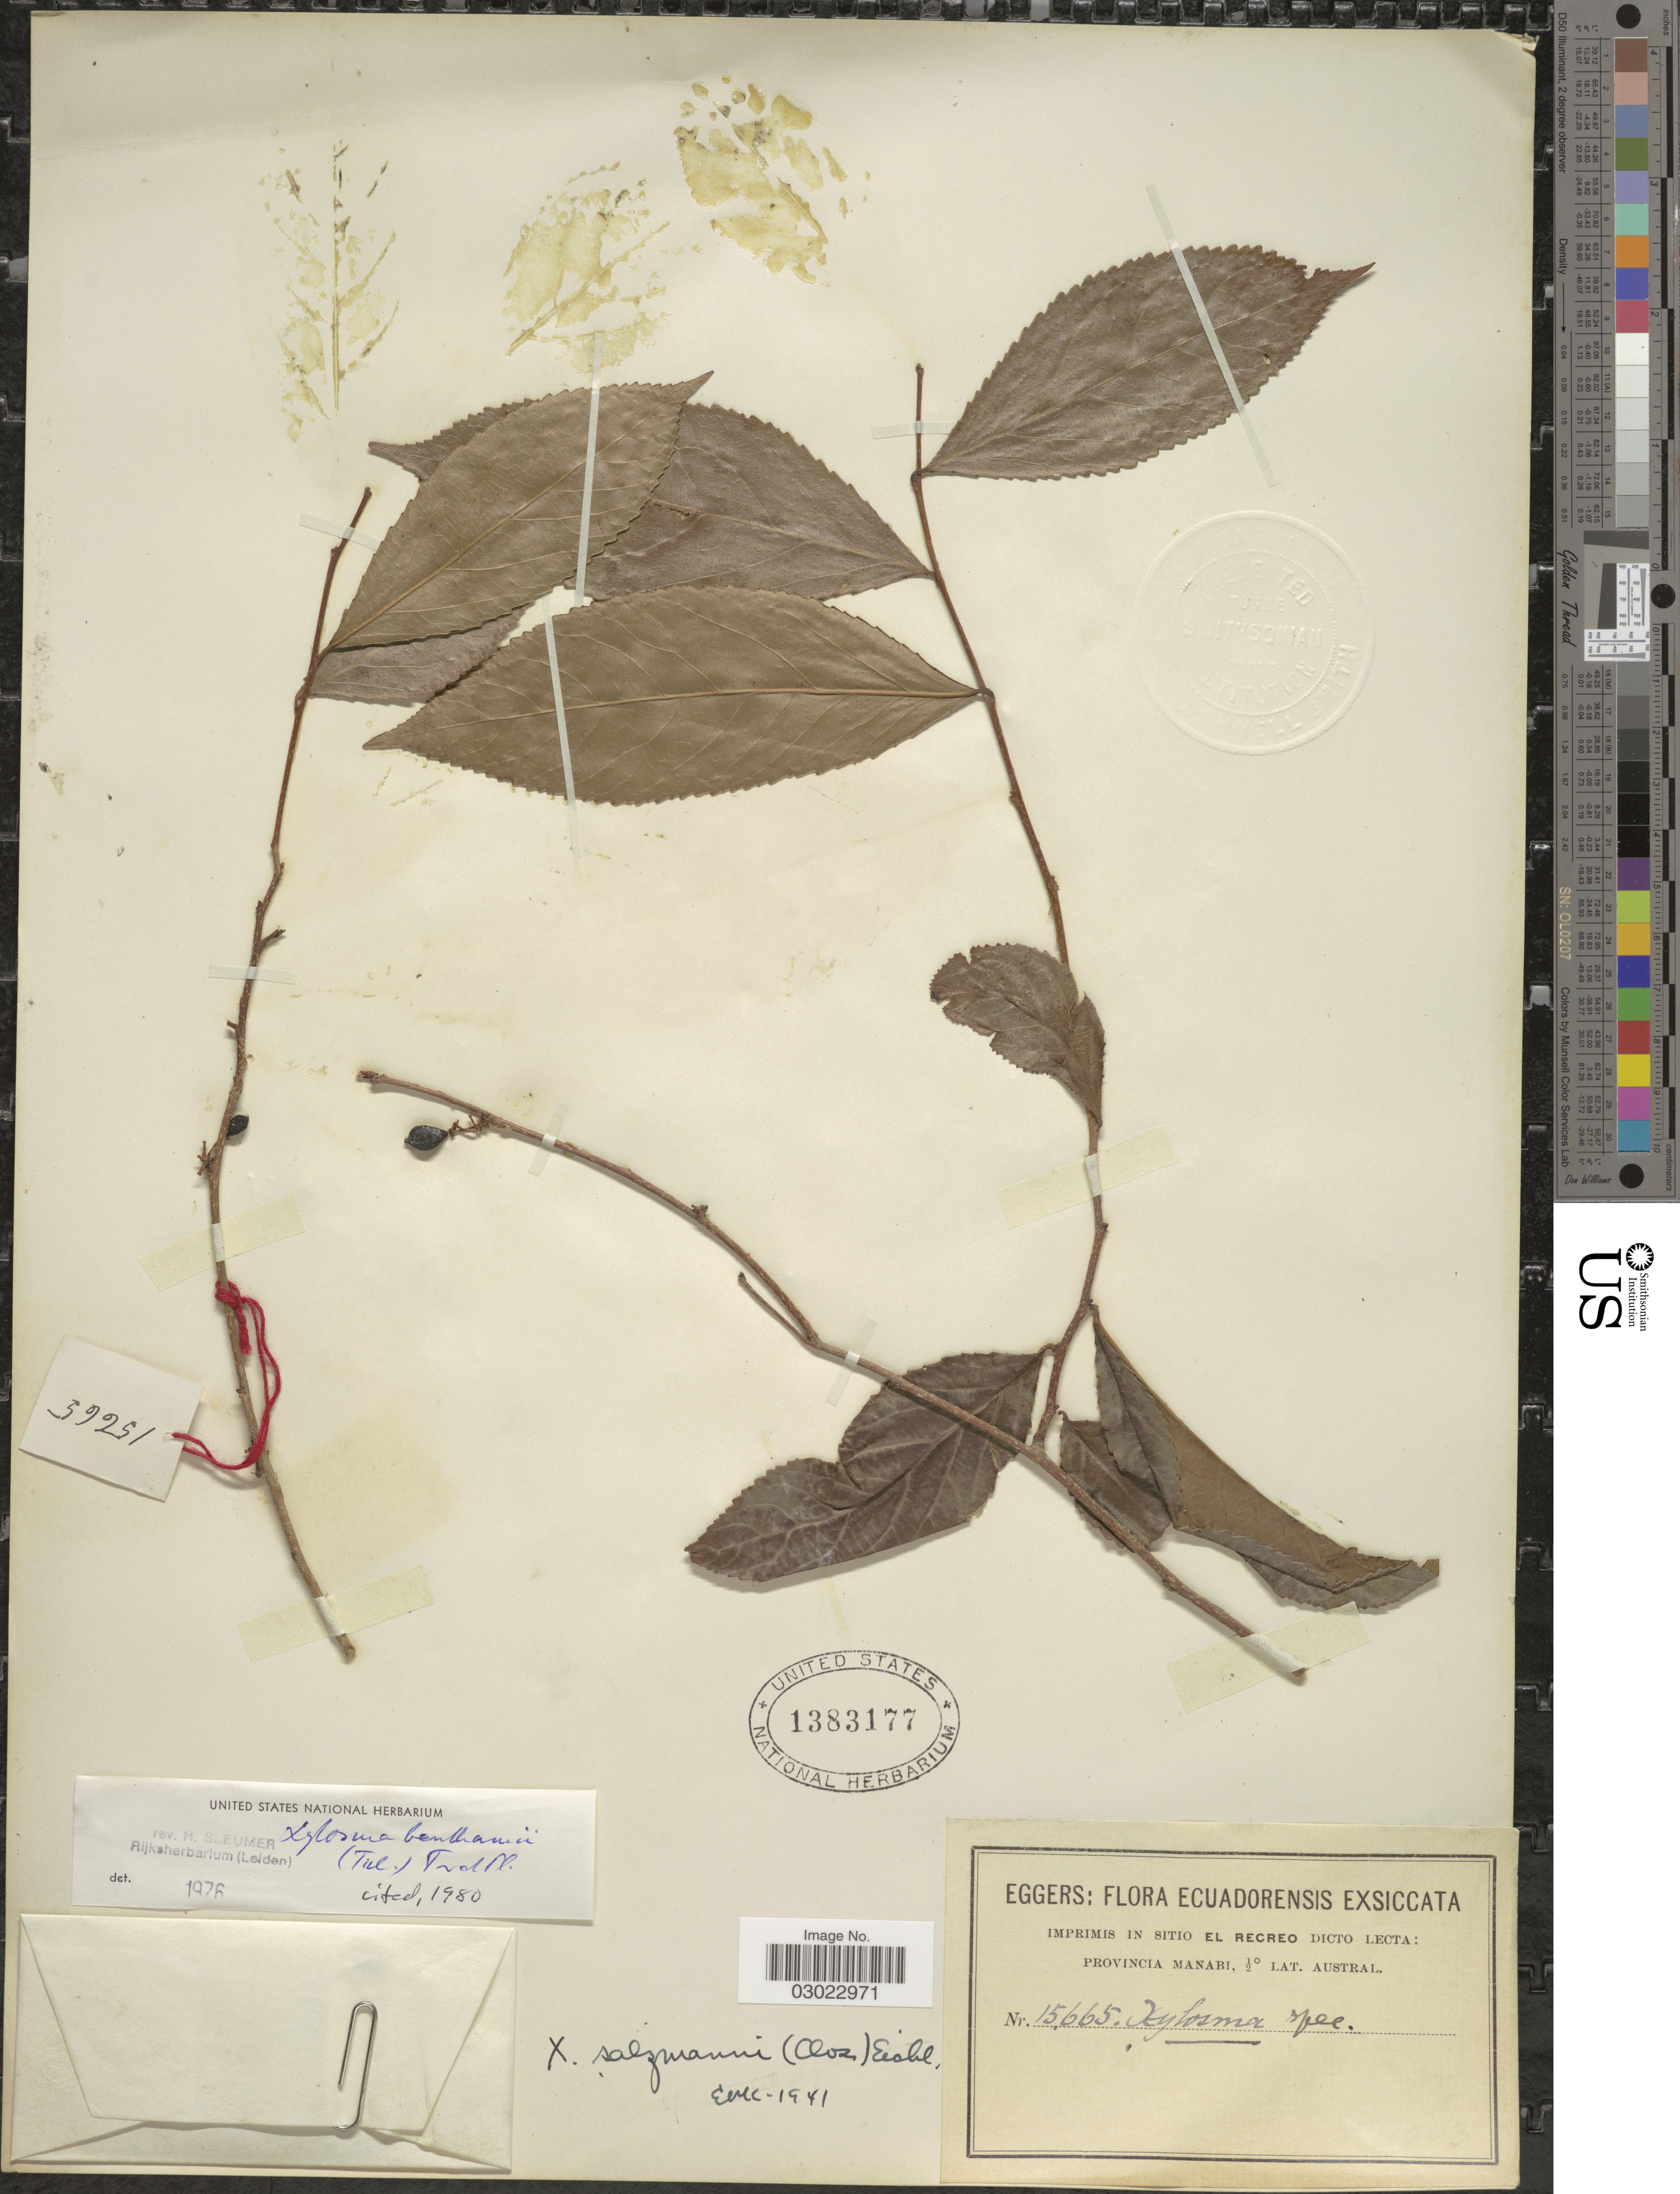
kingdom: Plantae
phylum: Tracheophyta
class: Magnoliopsida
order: Malpighiales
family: Salicaceae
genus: Xylosma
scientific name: Xylosma benthamii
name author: (Tul.) Triana & Planch.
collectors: -. Eggers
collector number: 15665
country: Ecuador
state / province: Manabí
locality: Imprimis in sitio El Recreo dicto lecta.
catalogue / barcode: US 1383177